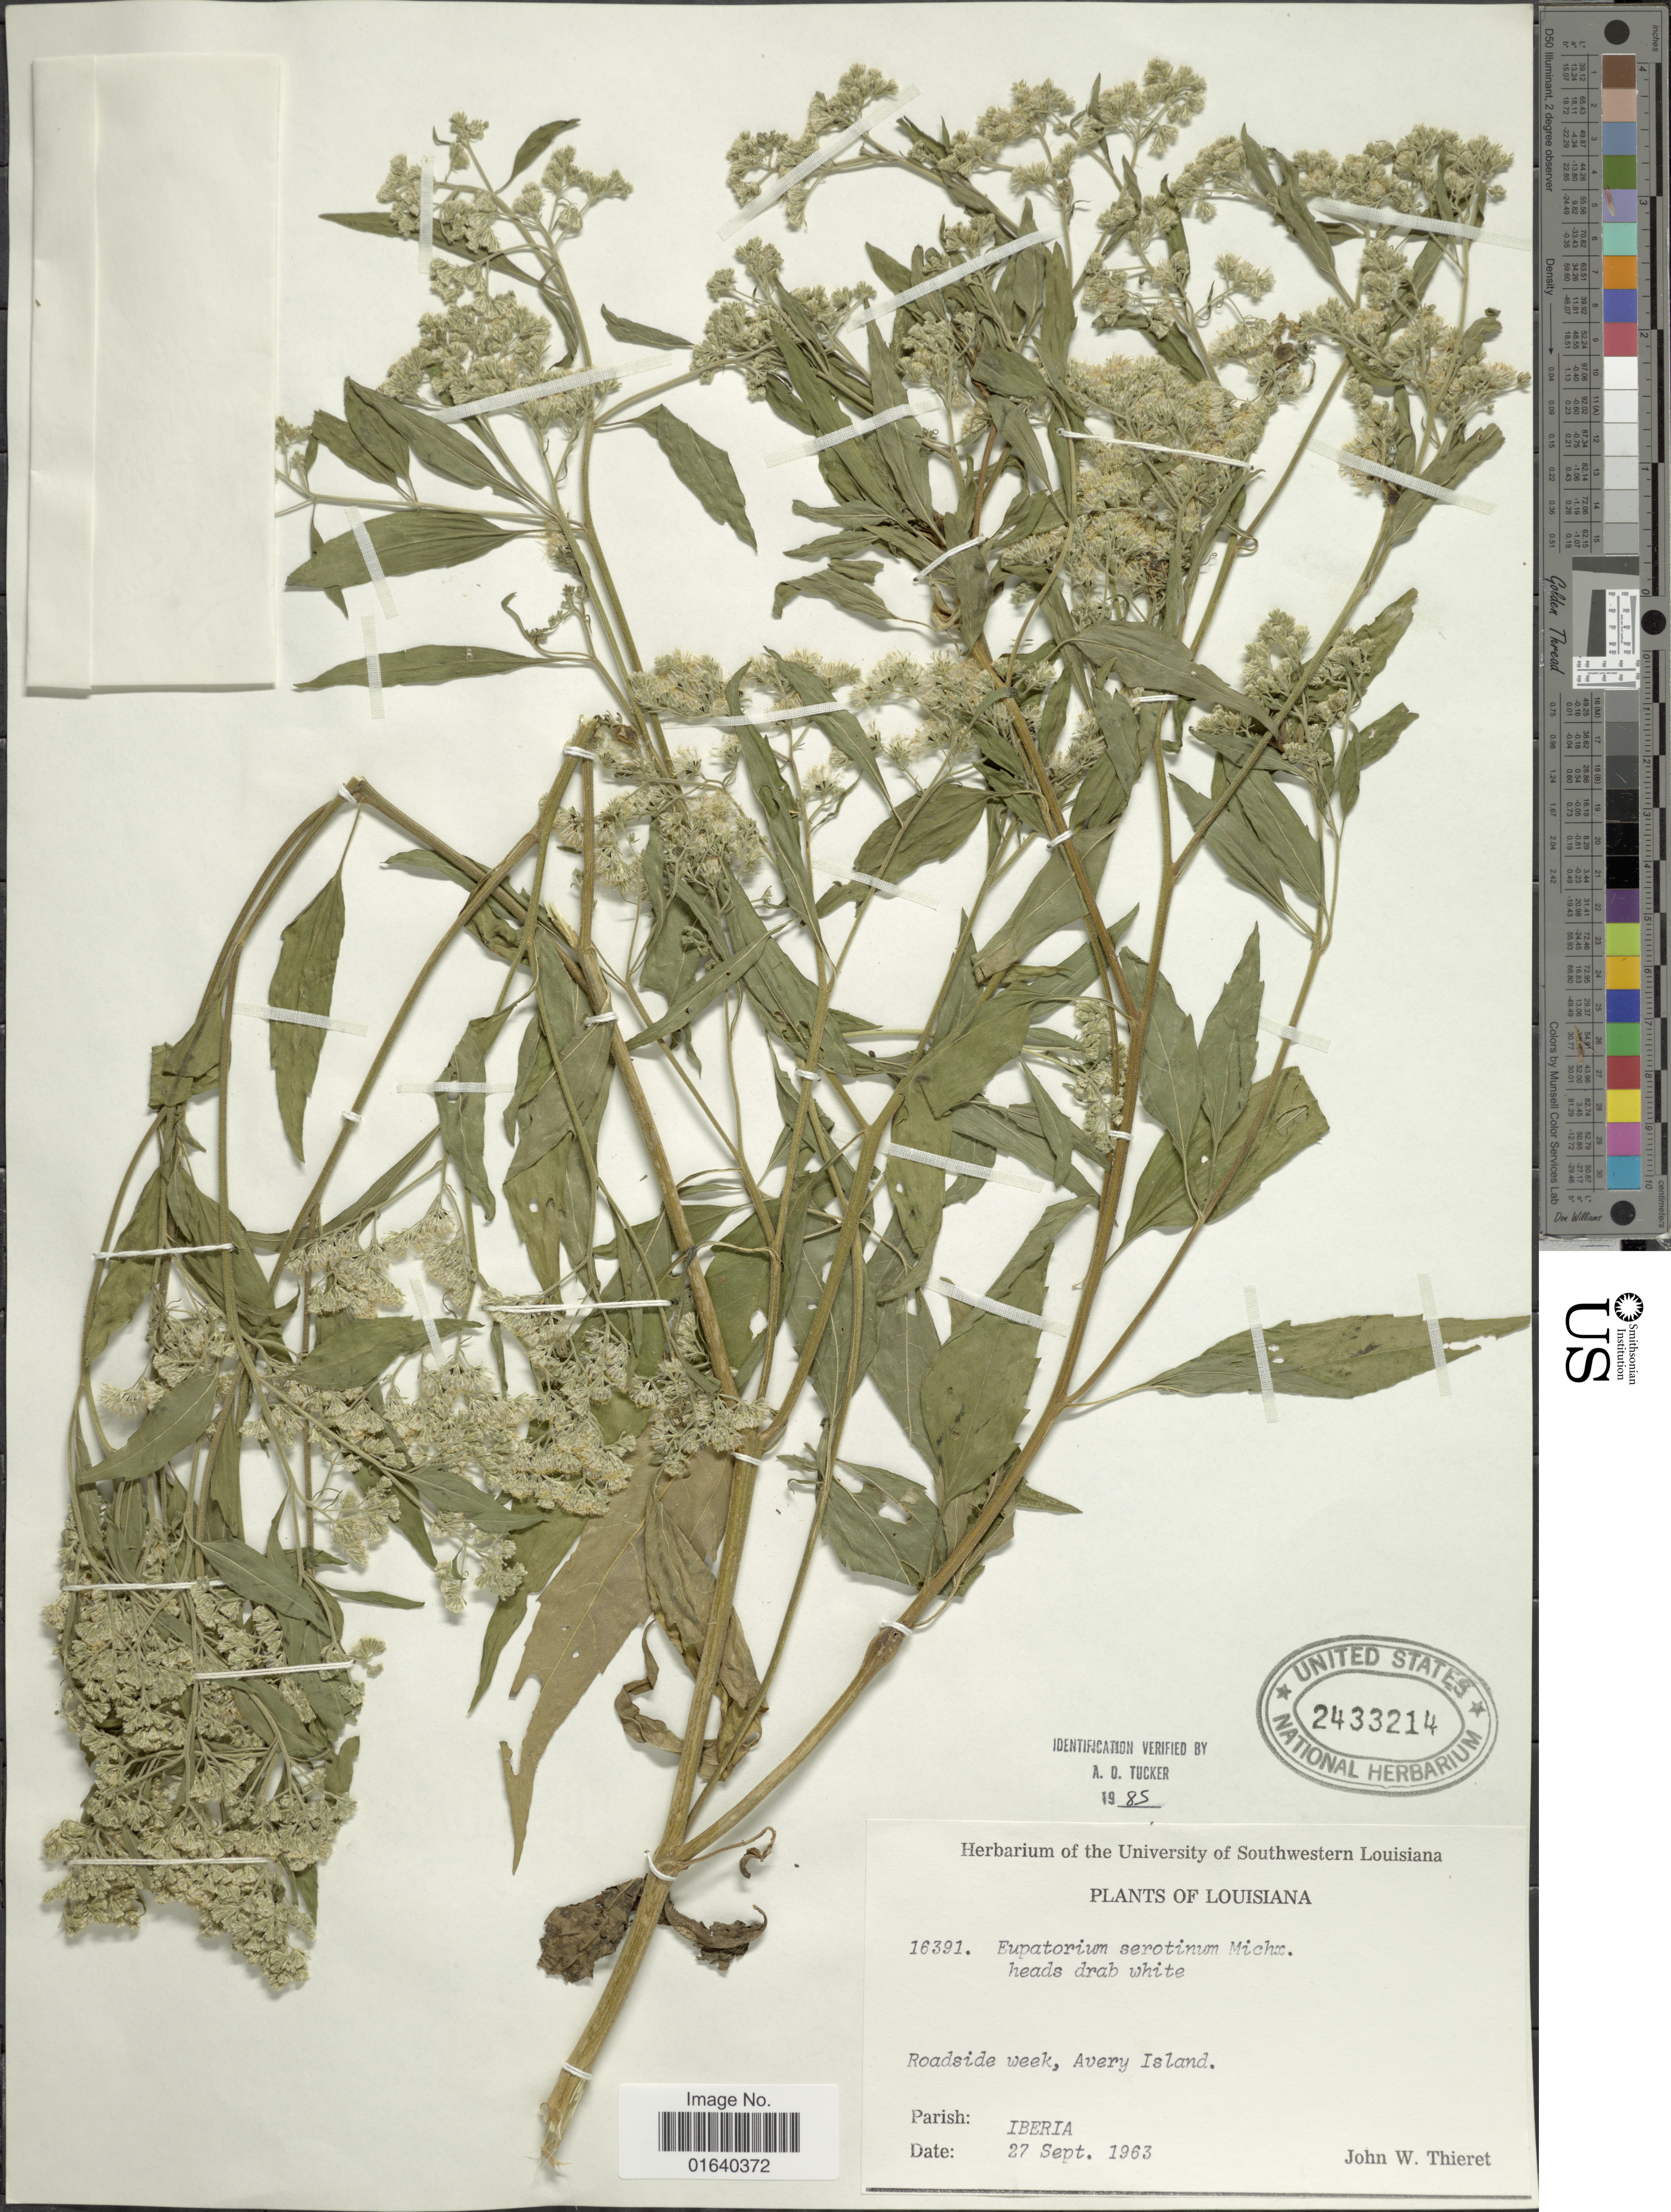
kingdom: Plantae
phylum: Tracheophyta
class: Magnoliopsida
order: Asterales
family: Asteraceae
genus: Eupatorium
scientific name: Eupatorium serotinum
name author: Michx.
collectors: J. W. Thieret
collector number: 16391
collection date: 1963-09-27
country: United States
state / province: Louisiana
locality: Roadside week, Avery Island, Parish: Iberia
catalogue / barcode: US 2433214